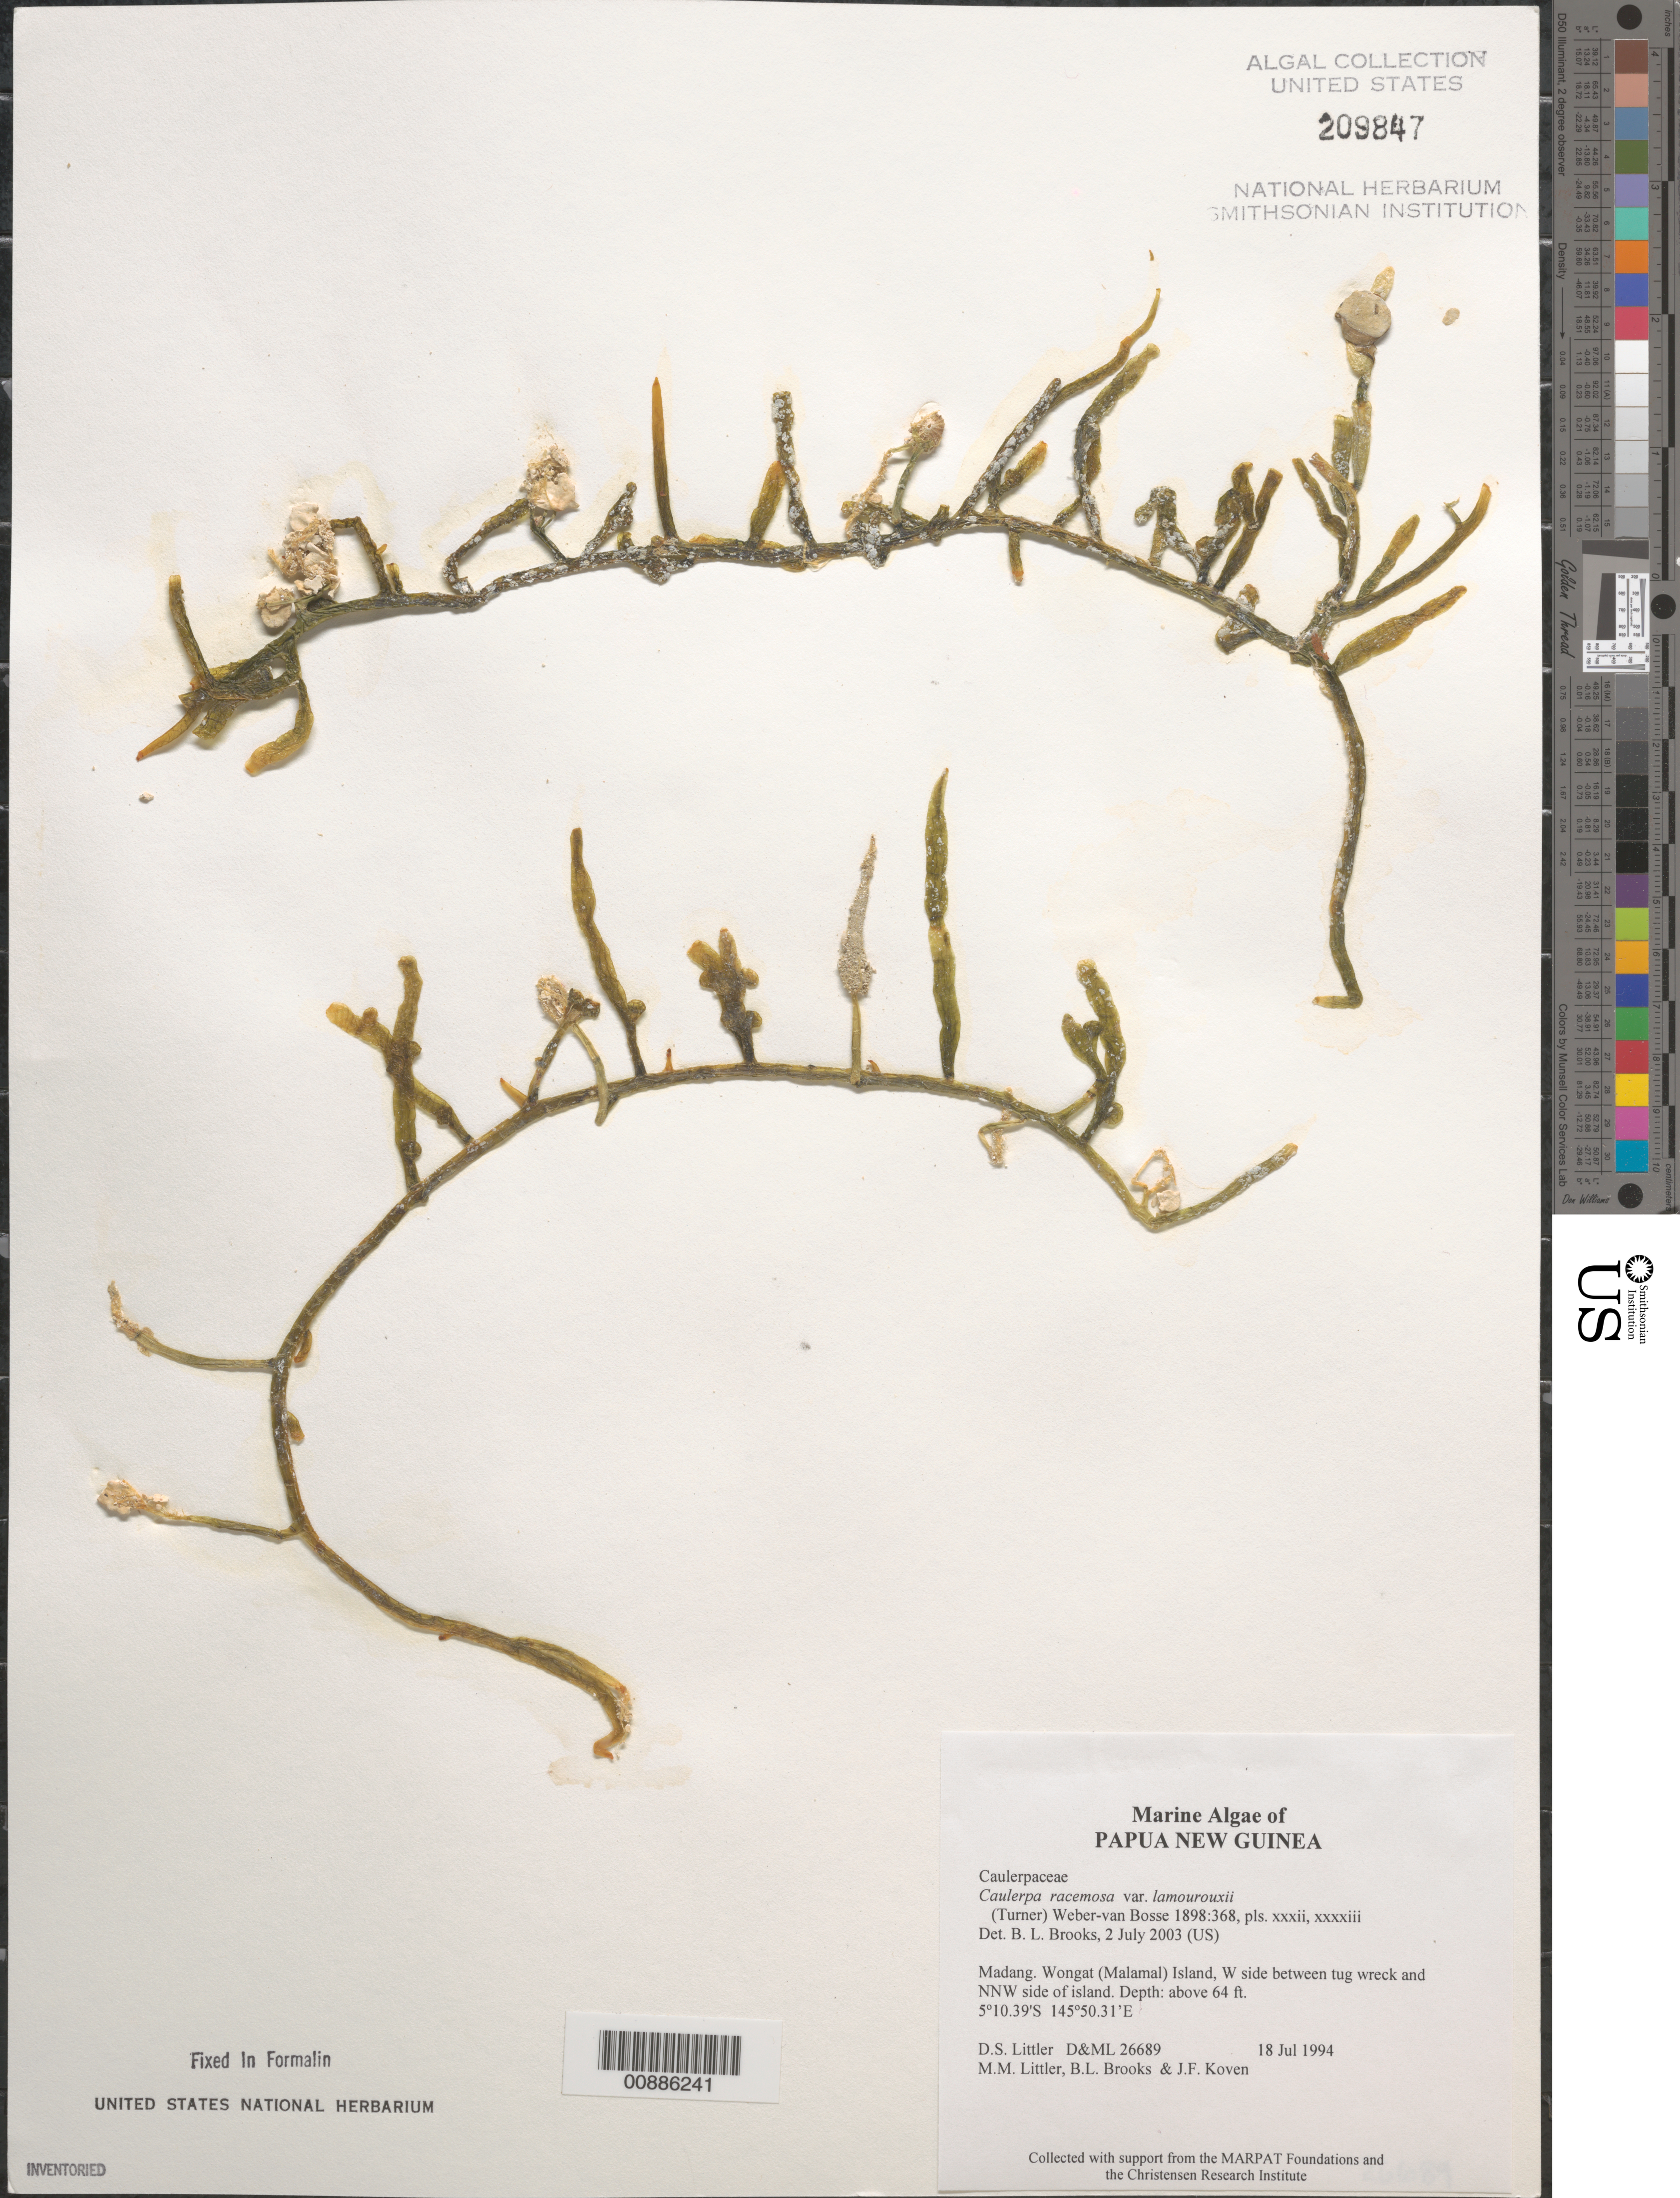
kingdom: Plantae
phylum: Chlorophyta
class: Ulvophyceae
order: Bryopsidales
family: Caulerpaceae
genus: Caulerpa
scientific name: Caulerpa racemosa var. lamourouxii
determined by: Brooks, B. L., (BOT), Smithsonian Institution - National Museum of Natural History (UNITED STATES)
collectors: D. S. Littler, M. M. Littler, B. Brooks & J. Koven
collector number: D&ML 26689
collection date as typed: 18 Jul 1994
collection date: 1994-07-18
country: Papua New Guinea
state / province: Madang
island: Wongat [Malamal]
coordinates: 5 10.39'S, 145 50.31'E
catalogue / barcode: US 209847